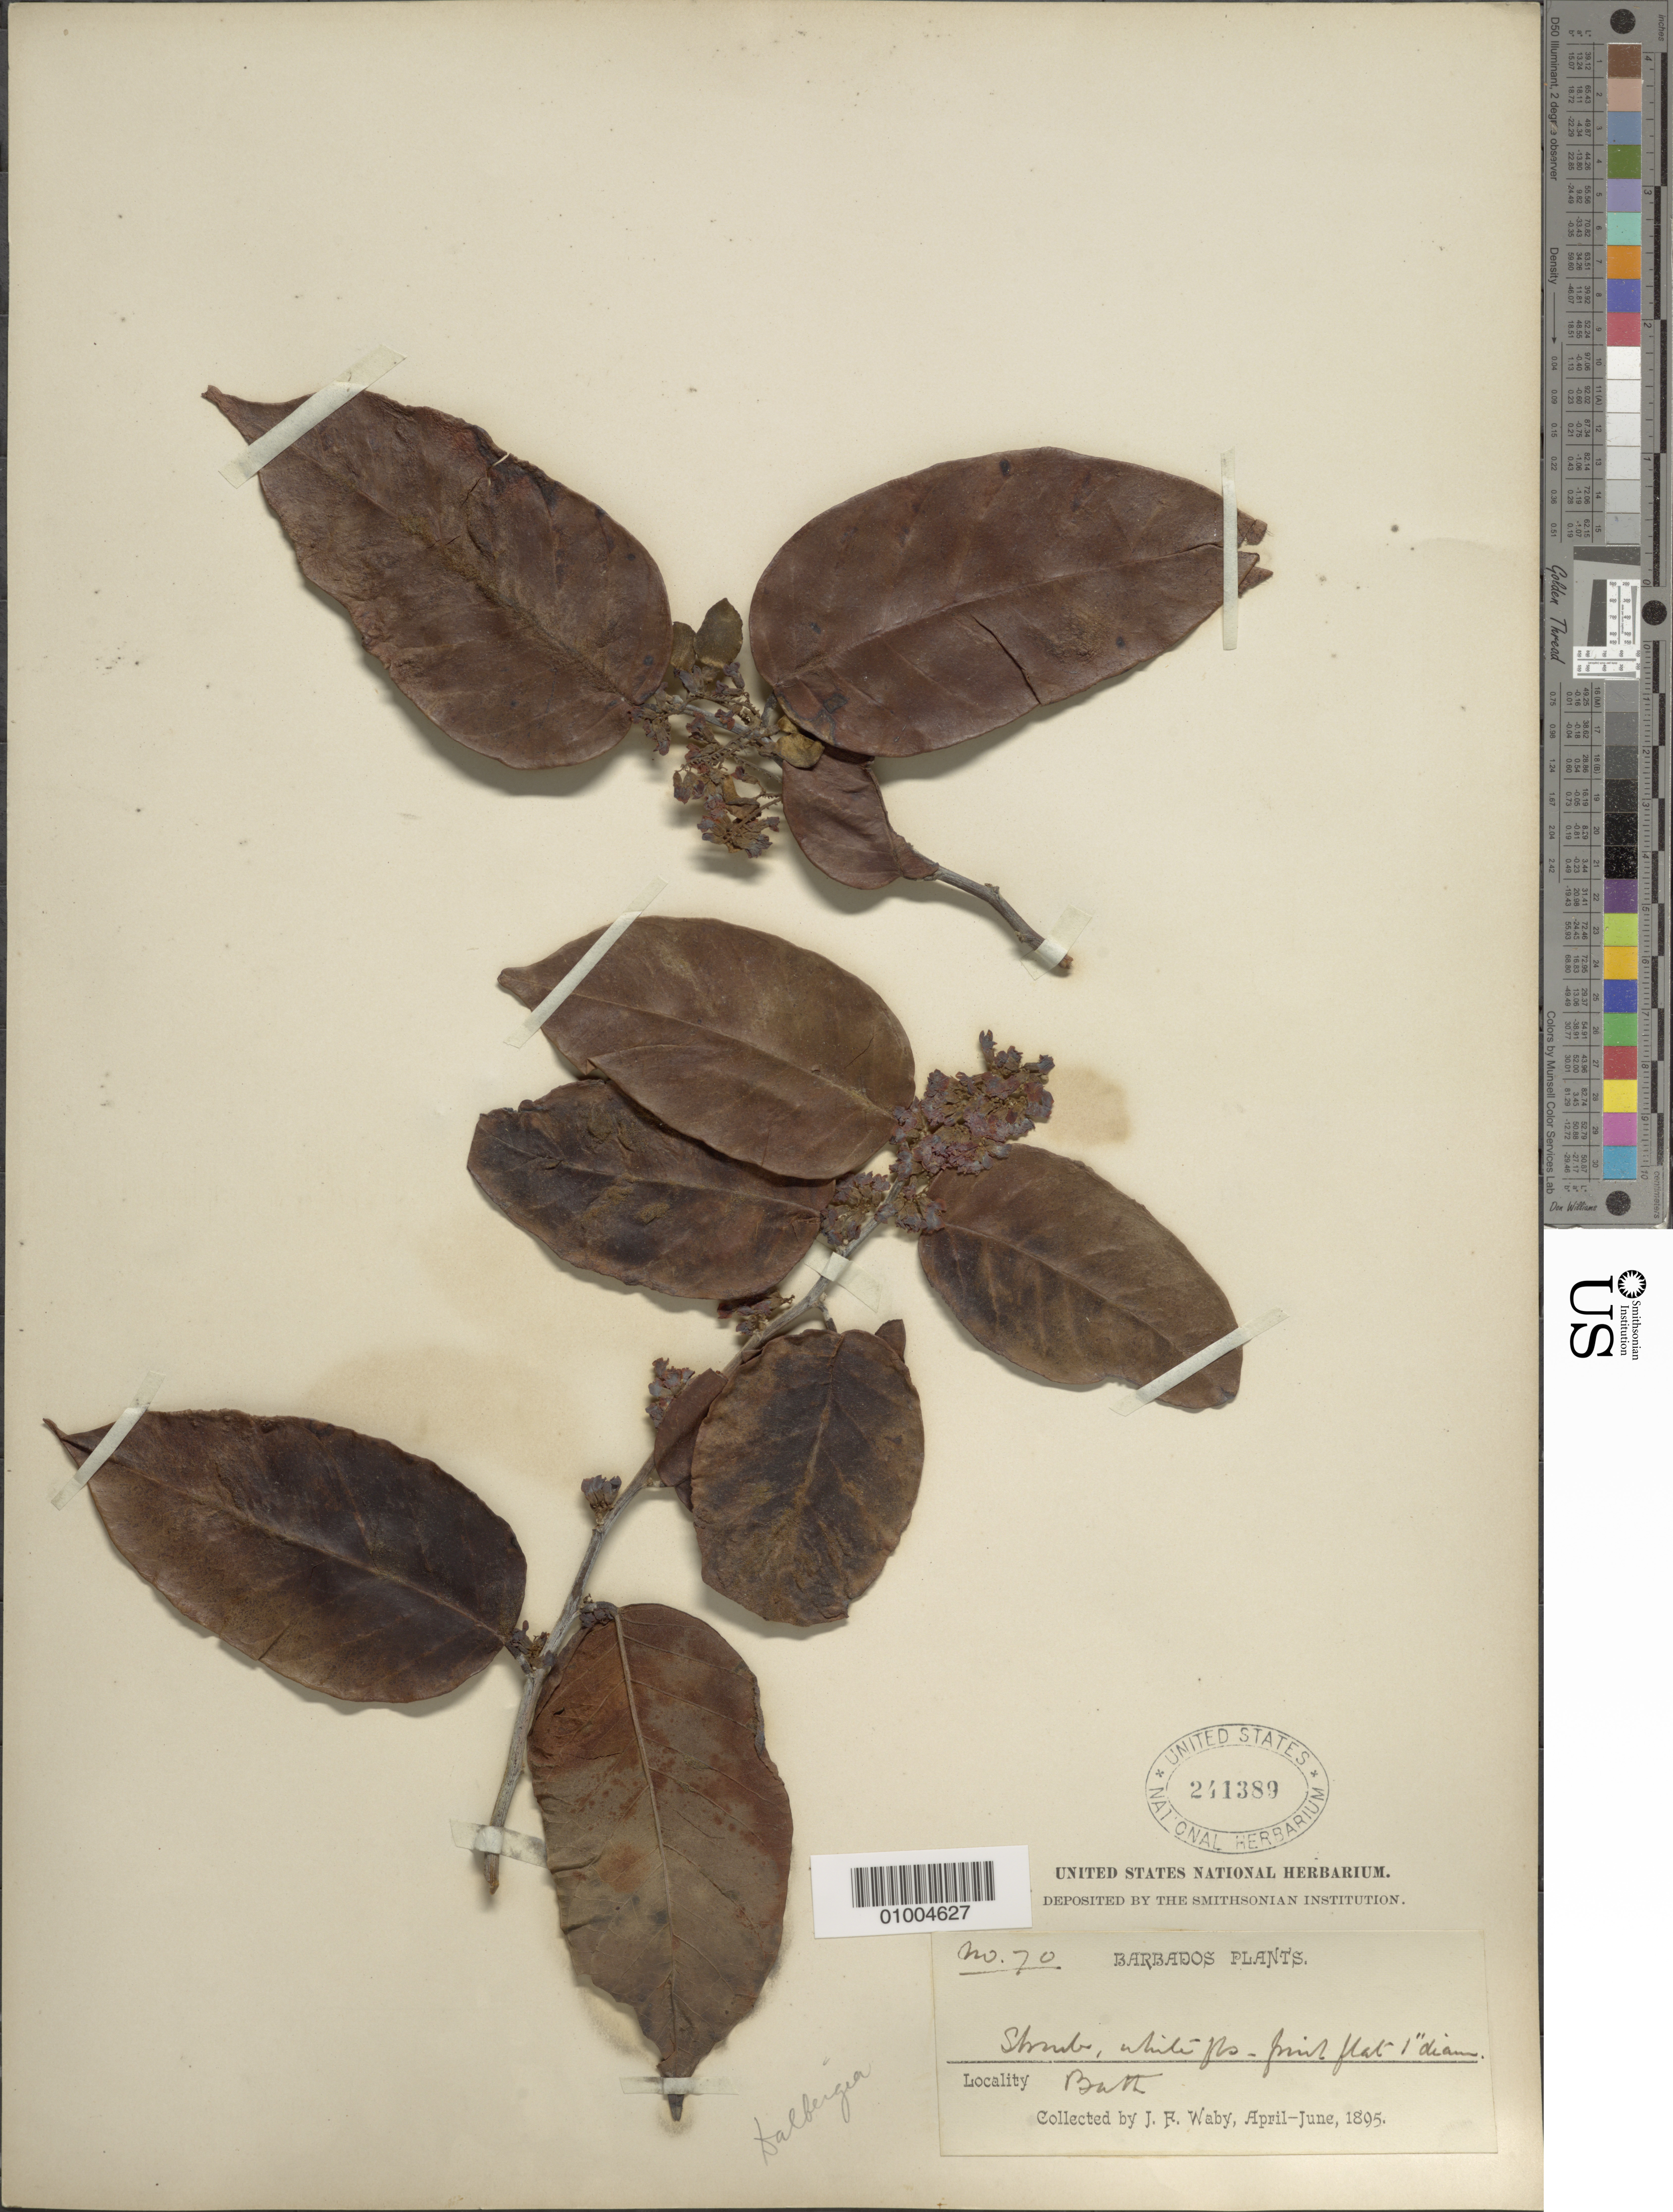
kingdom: Plantae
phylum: Tracheophyta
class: Magnoliopsida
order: Fabales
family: Fabaceae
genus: Dalbergia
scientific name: Dalbergia ecastaphyllum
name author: (L.) Taub.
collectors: J. Waby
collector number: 70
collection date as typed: Apr 1895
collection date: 1895-04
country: Barbados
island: Barbados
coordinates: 0 N, 0 E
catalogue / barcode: US 241389